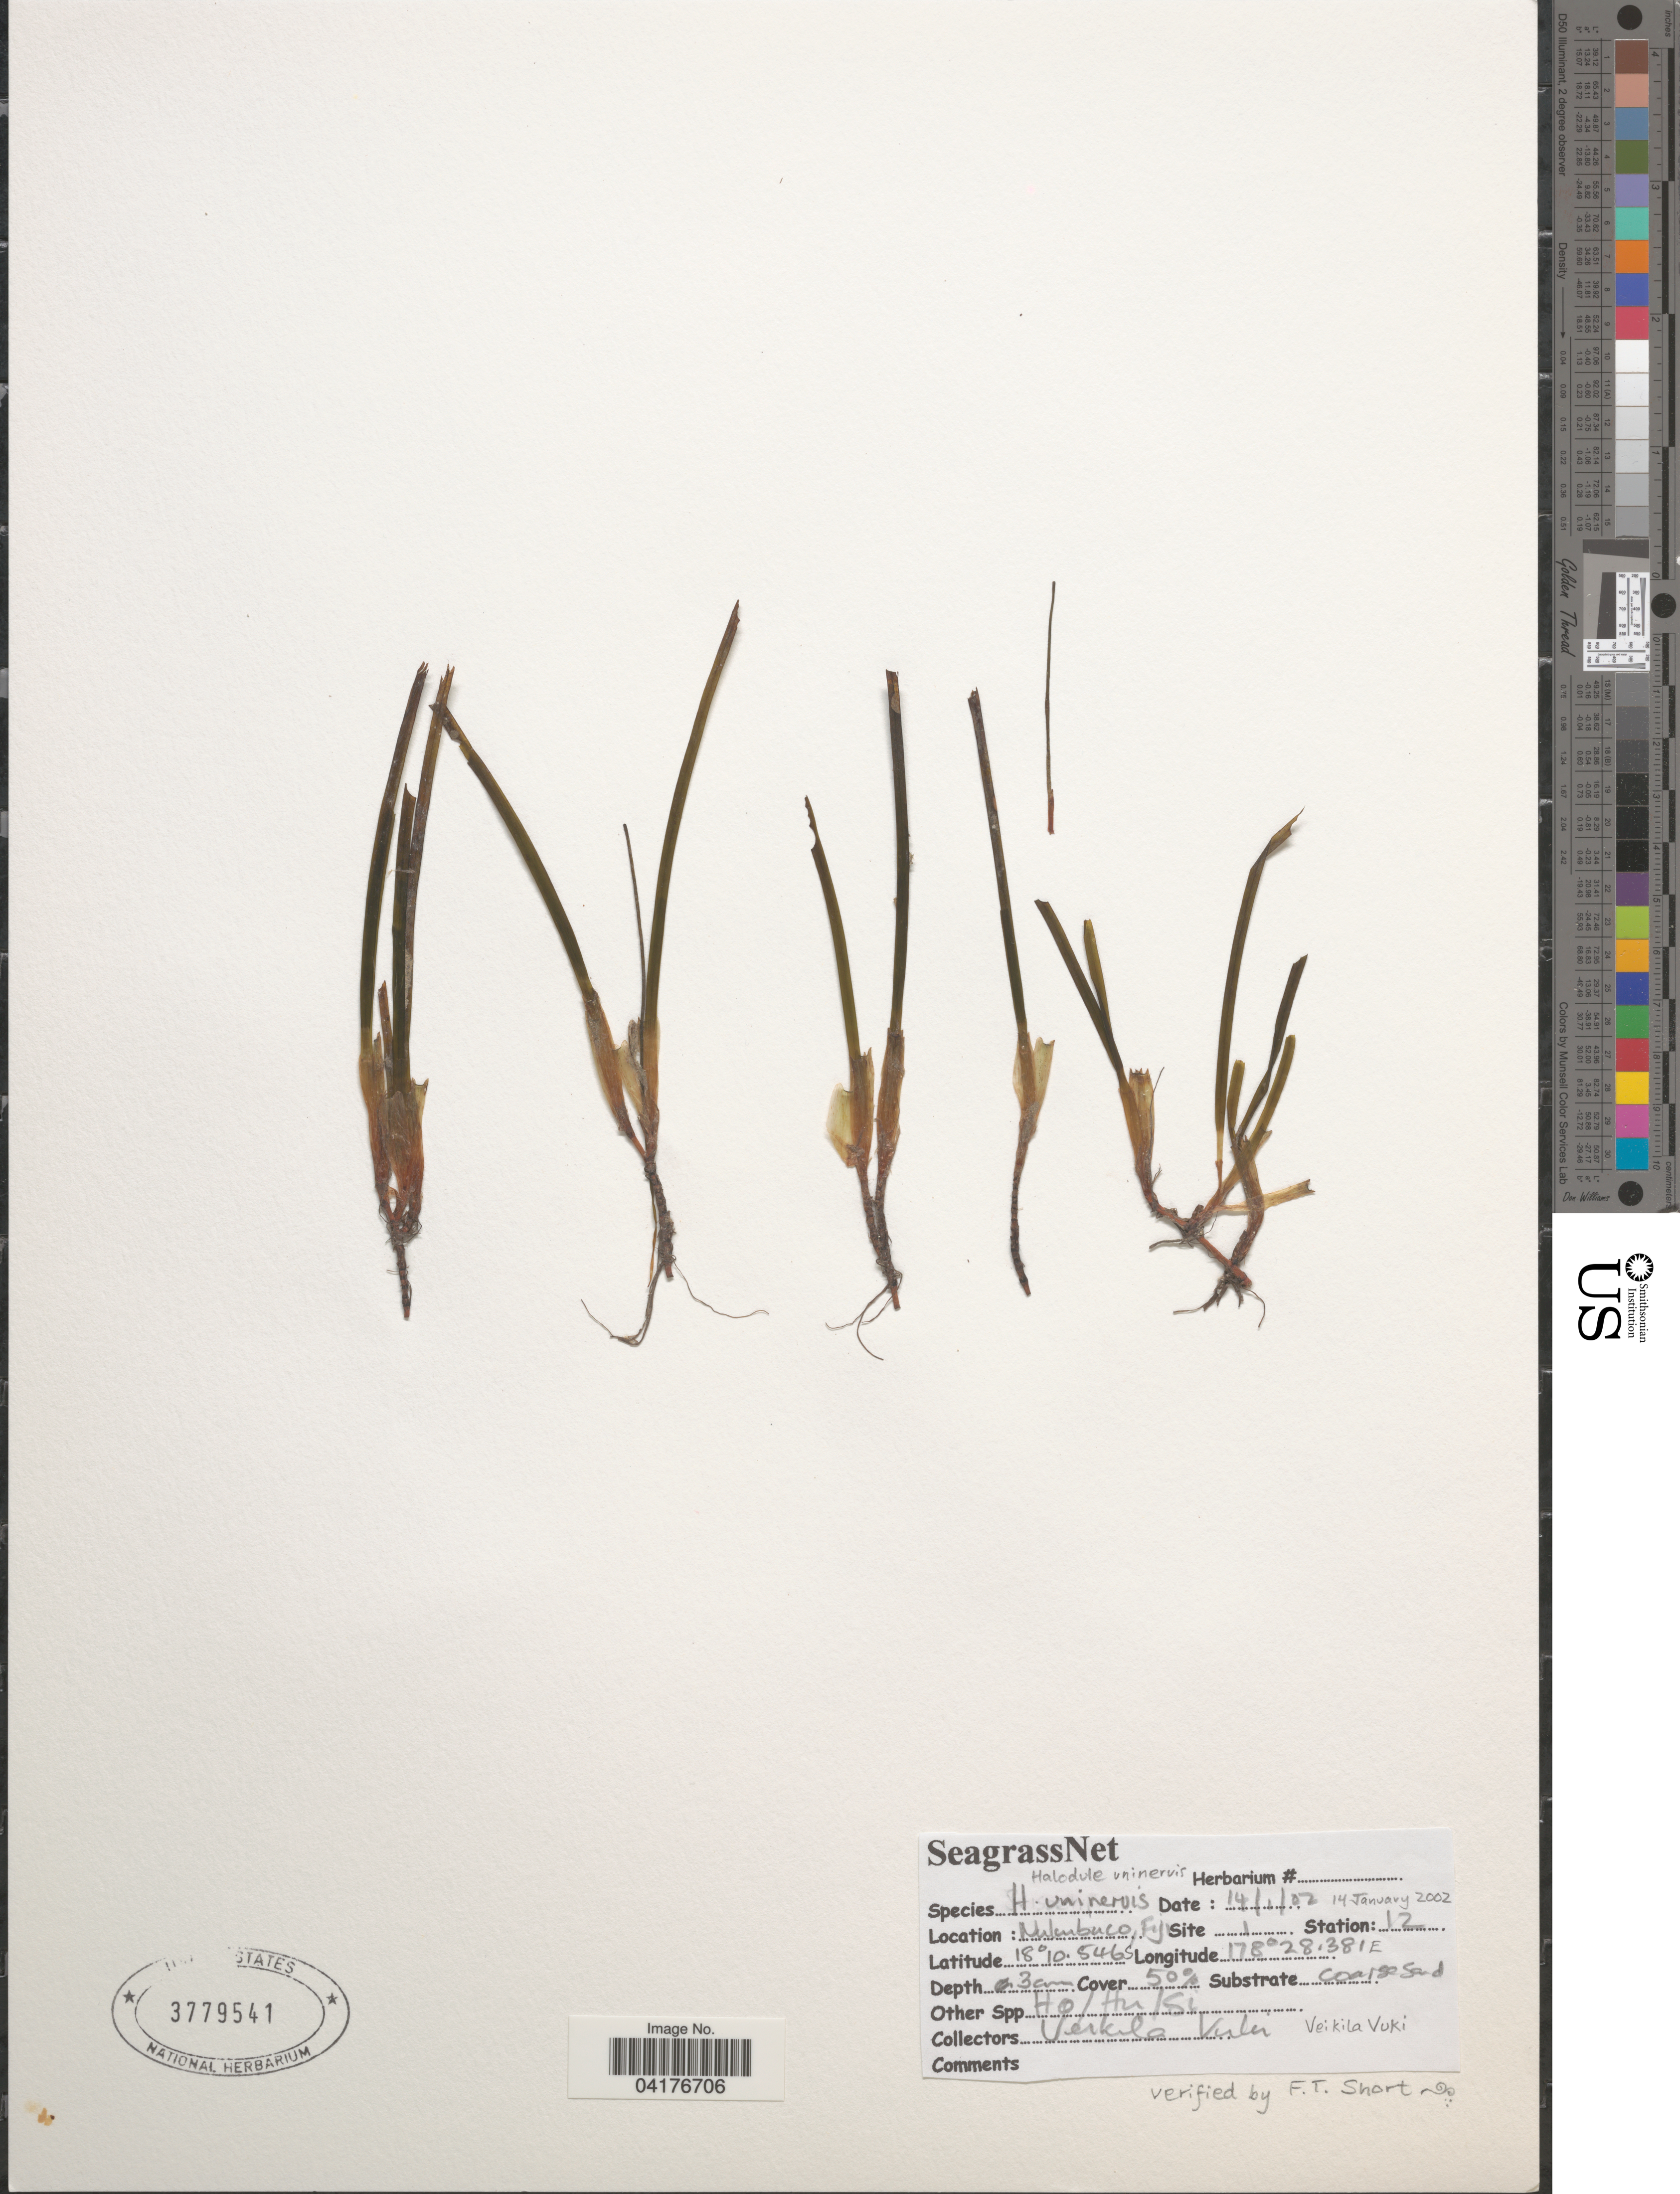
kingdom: Plantae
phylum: Tracheophyta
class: Liliopsida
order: Alismatales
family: Cymodoceaceae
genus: Halodule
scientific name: Halodule uninervis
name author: (Forssk.) Asch.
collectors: V. Vuki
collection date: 2002-01-14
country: Fiji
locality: Nukubuco. Site: 1. Station: 12.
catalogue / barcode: US 3779541